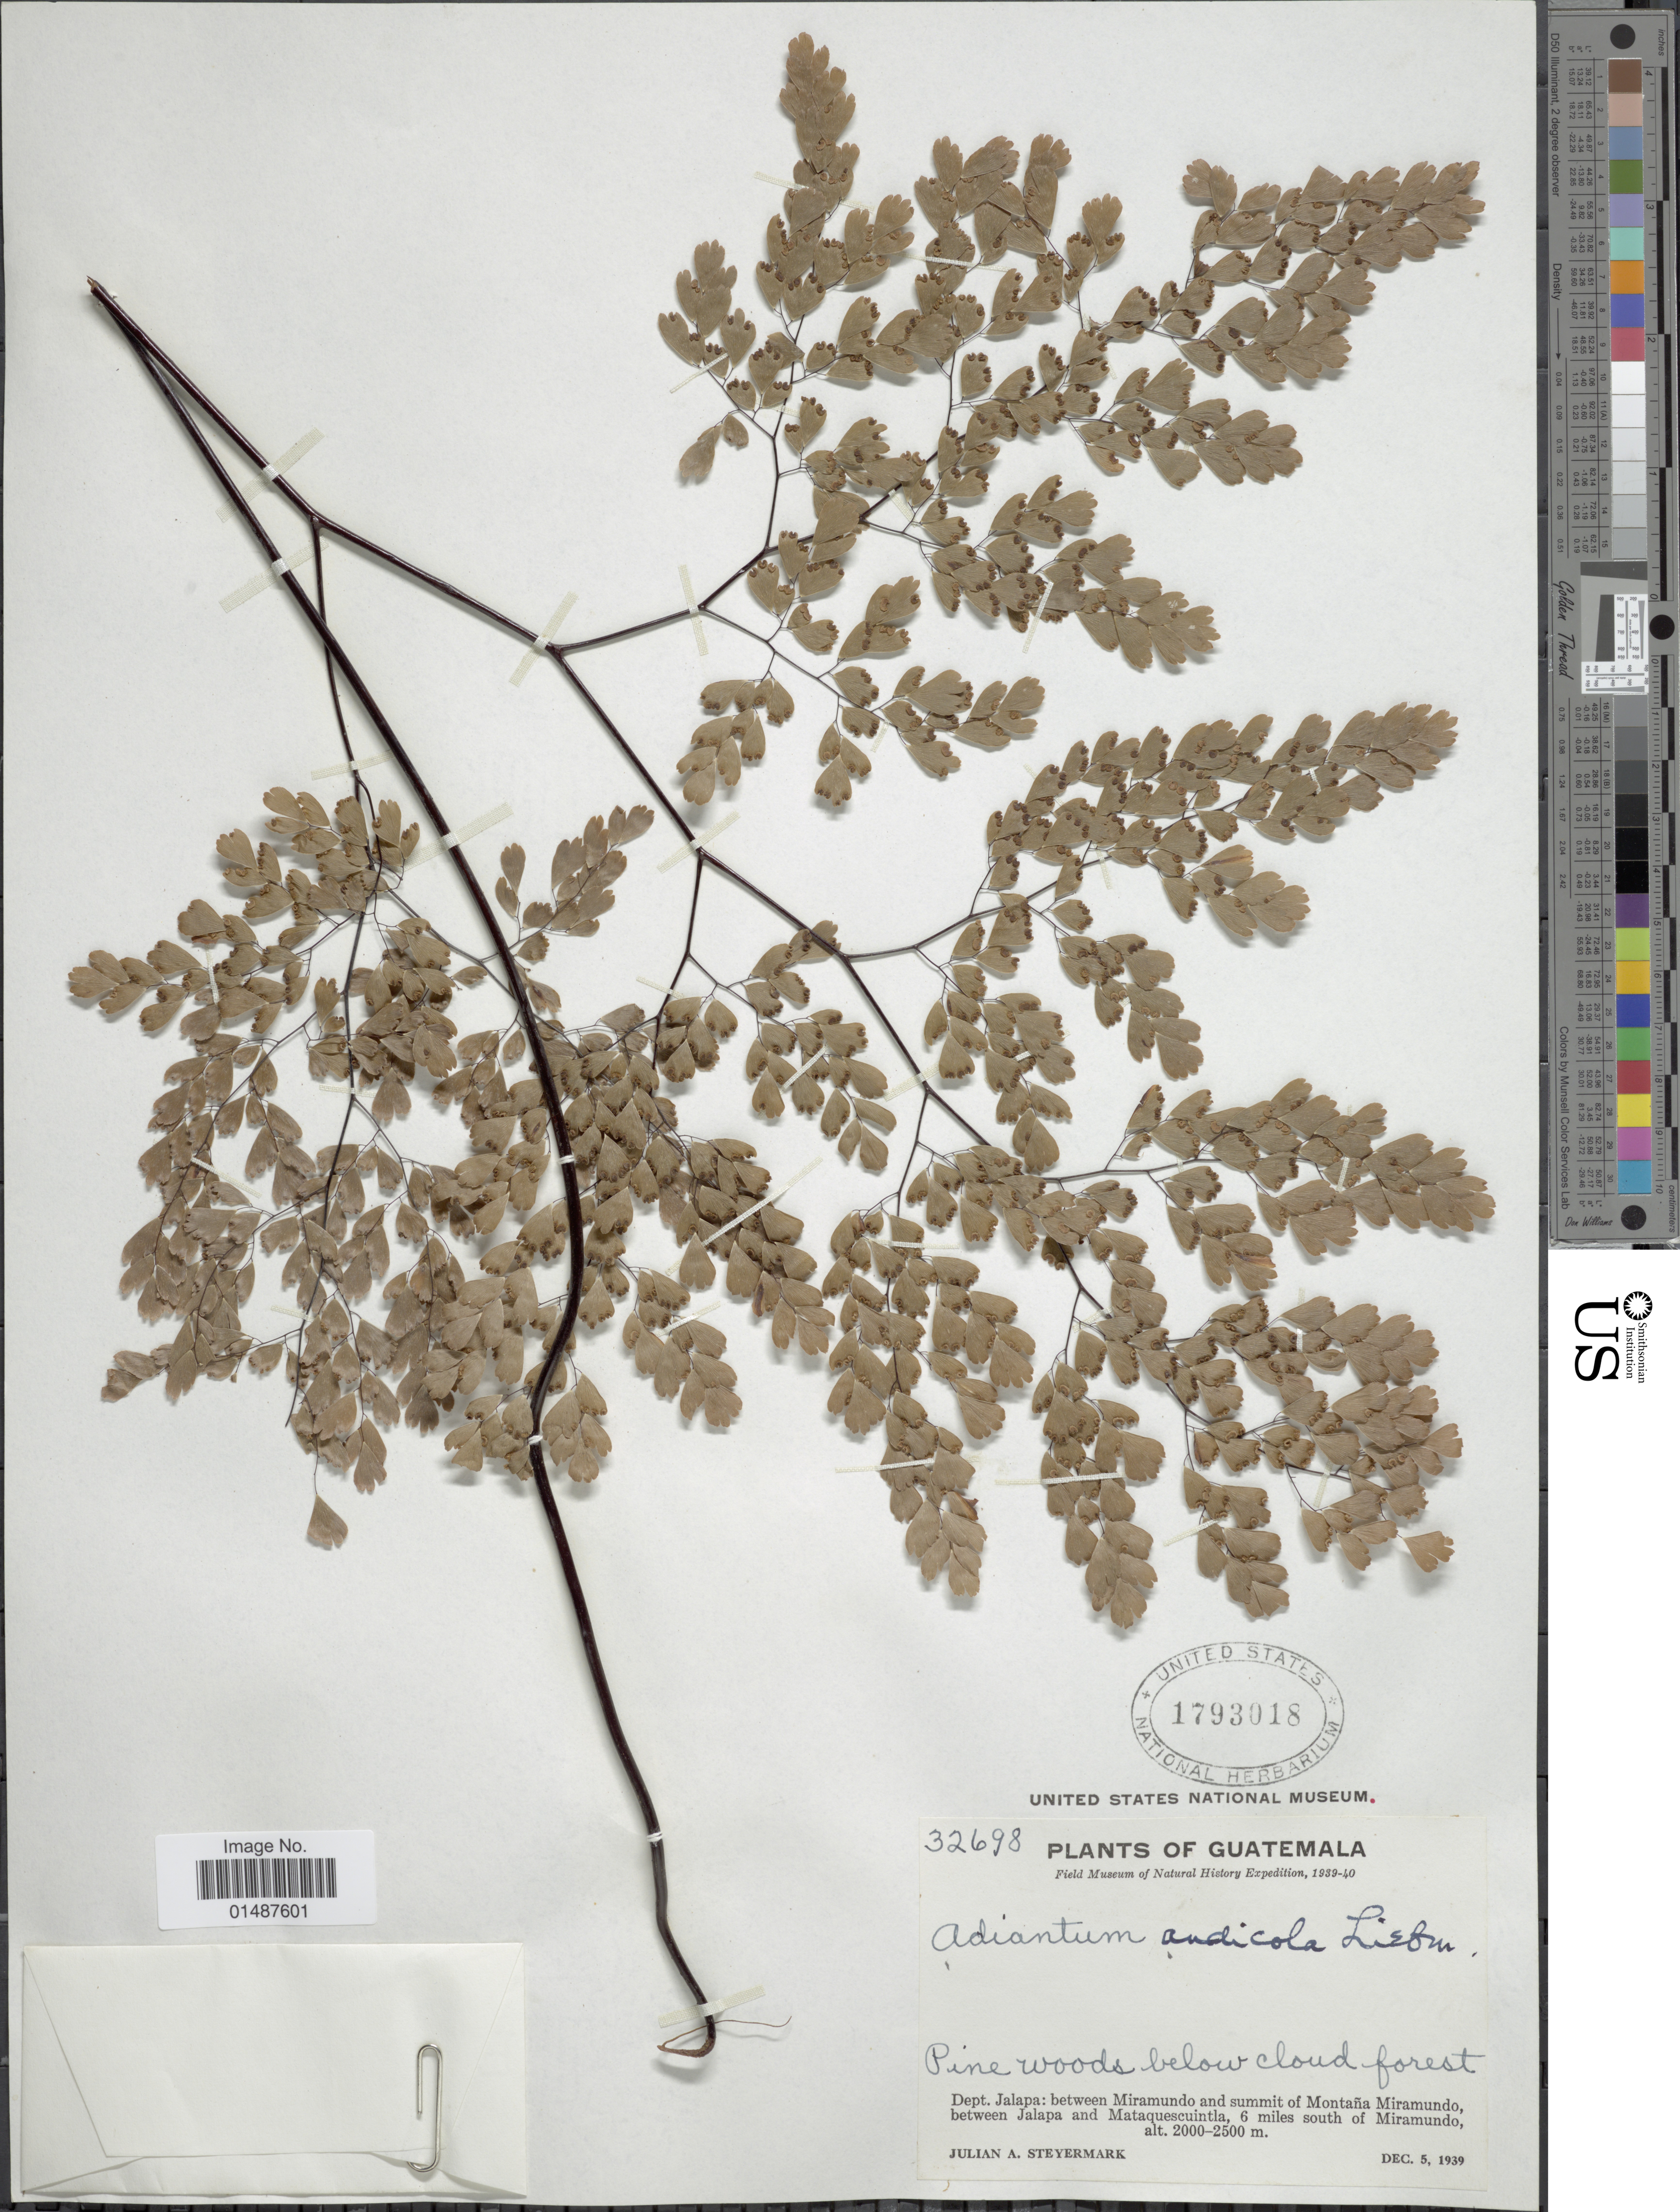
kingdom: Plantae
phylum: Tracheophyta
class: Polypodiopsida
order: Polypodiales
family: Pteridaceae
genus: Adiantum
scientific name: Adiantum andicola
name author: Liebm.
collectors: J. Steyermark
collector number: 32698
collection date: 1939-12-05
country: Guatemala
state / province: Jalapa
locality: Between Miramundo and summit of Montana Miramundo, between Jalapa and Mataquescuintla, 6 miles south of Miramundo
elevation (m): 2000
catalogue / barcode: US 1793018